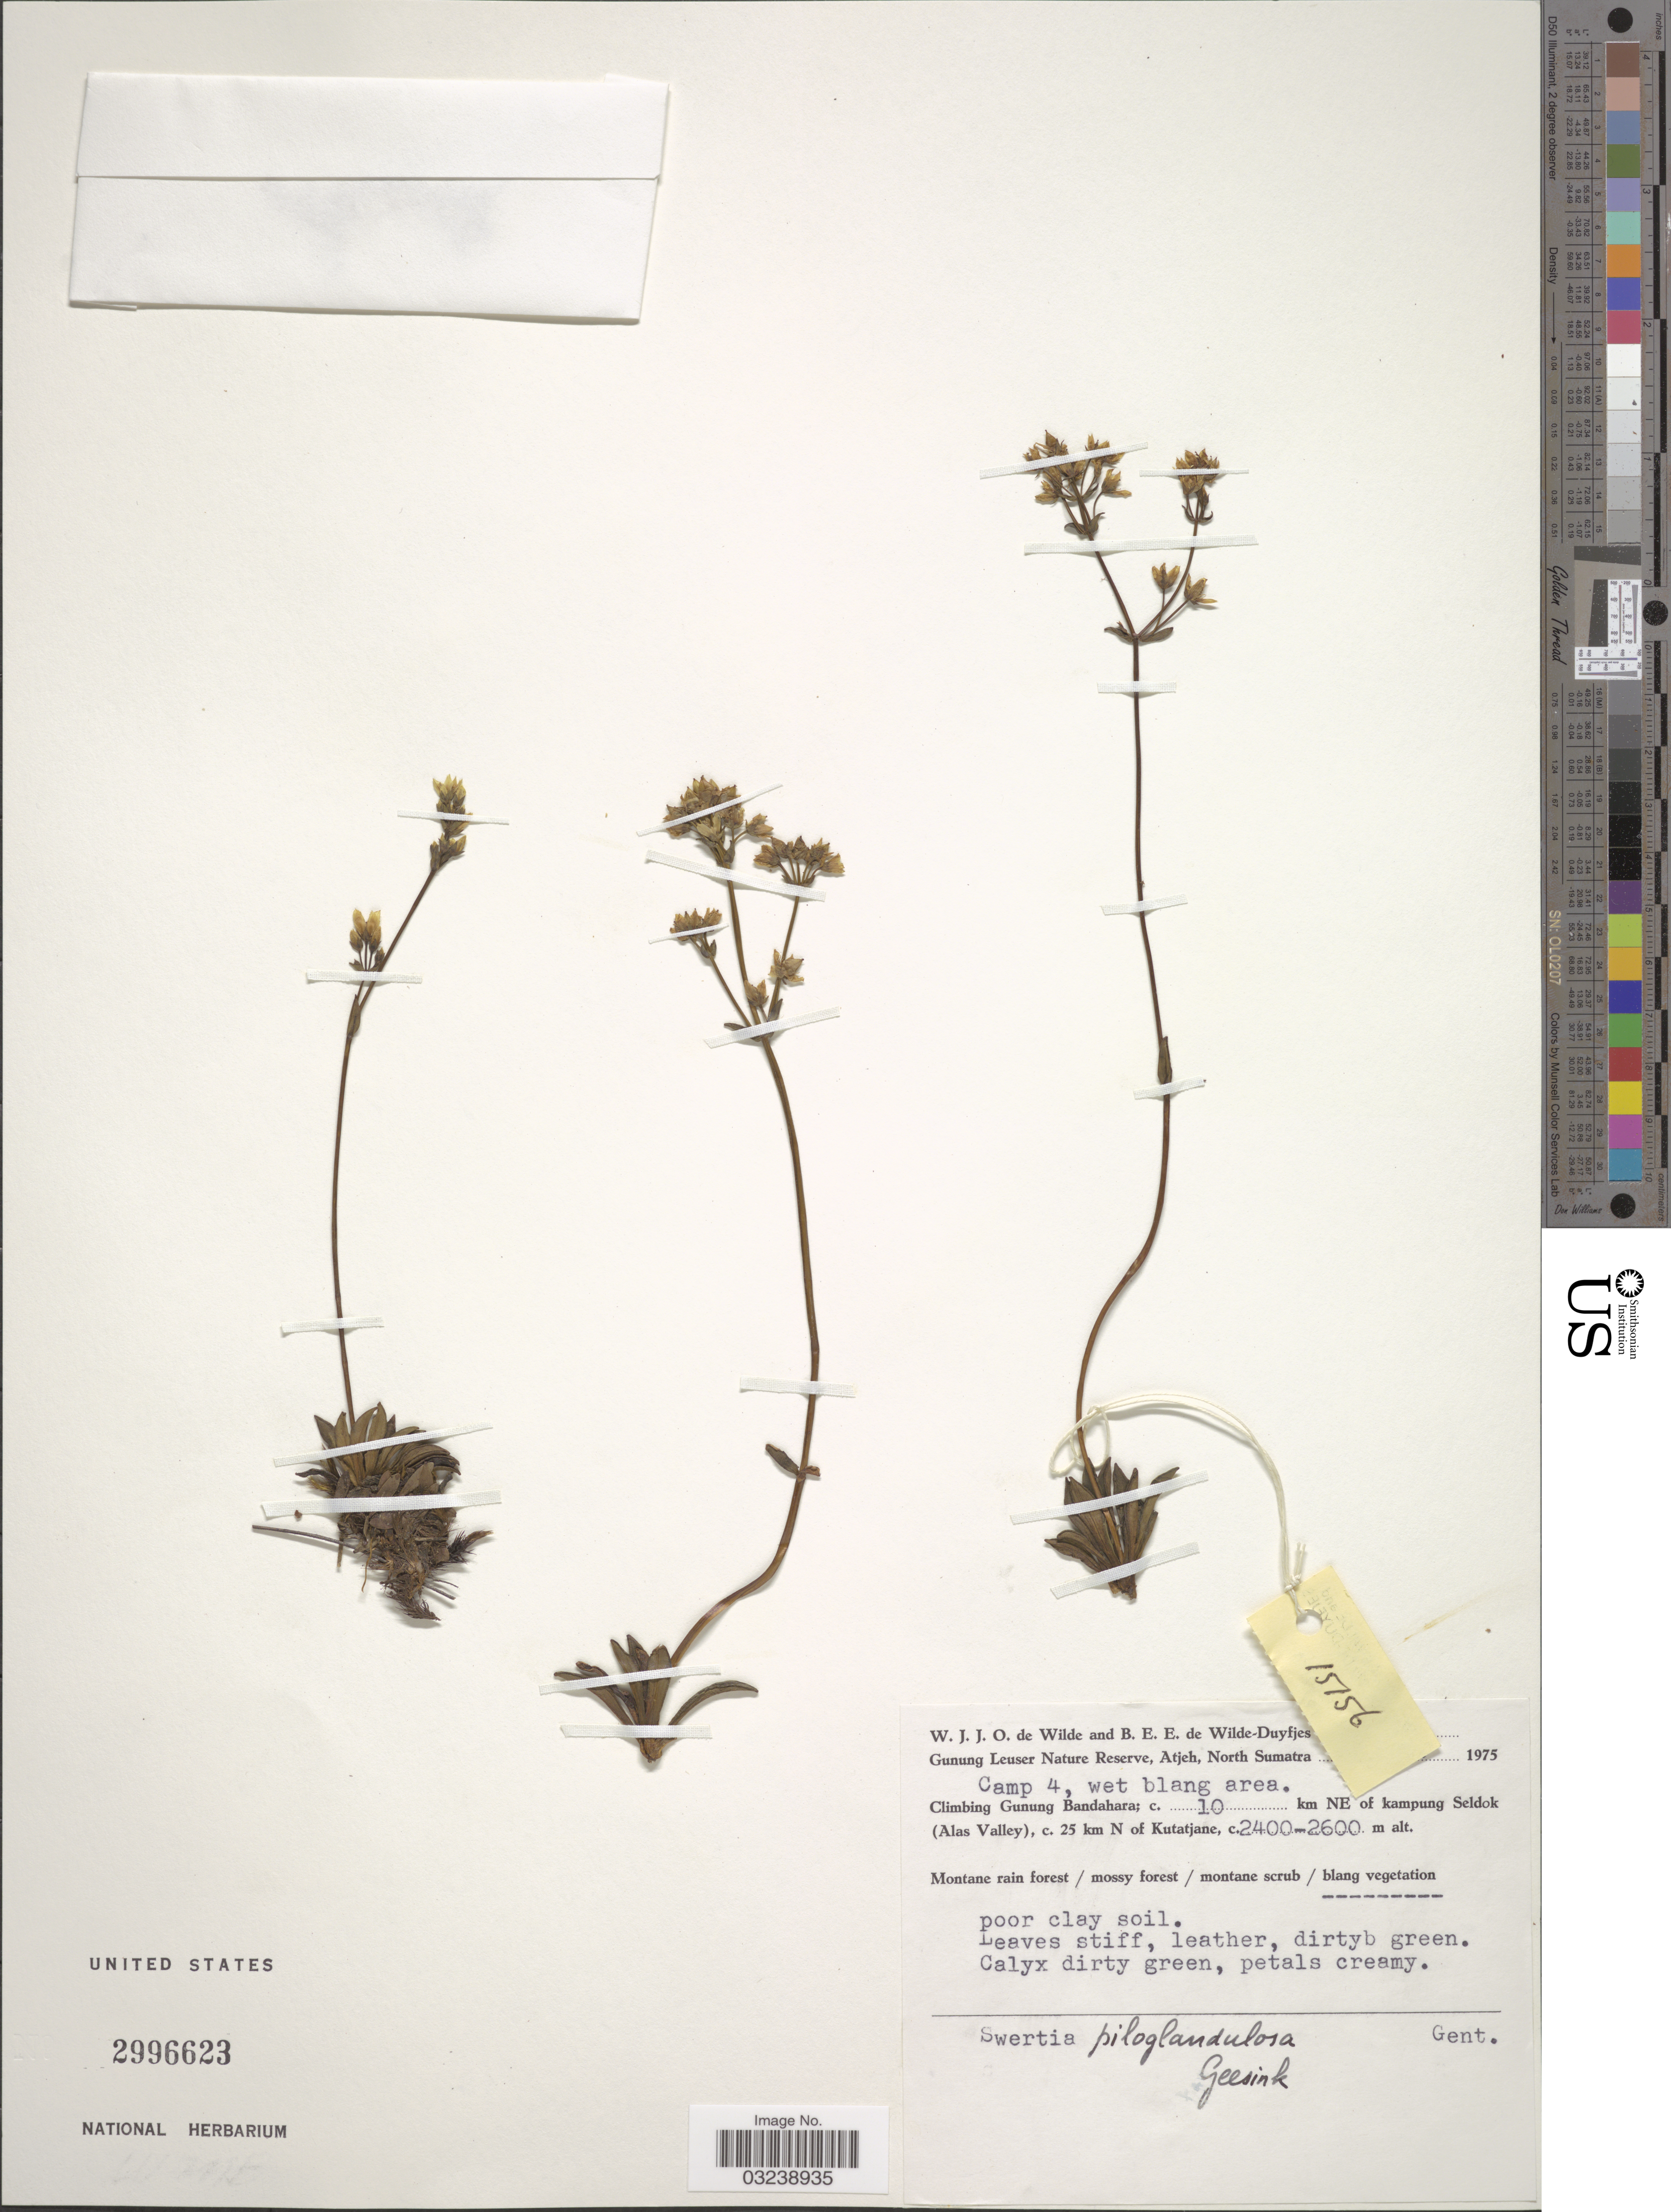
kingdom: Plantae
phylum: Tracheophyta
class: Magnoliopsida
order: Gentianales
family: Gentianaceae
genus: Swertia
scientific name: Swertia piloglandulosa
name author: R. Geesink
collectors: W. J. de Wilde & B. E. de Wilde-Duyfjes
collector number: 15156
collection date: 1975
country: Indonesia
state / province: Sumatra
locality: Gunung Leuser Nature Reserve, Atjeh, North Sumatra. Camp 4, wet blang area. Climbing Gunung Bandahara; c. 10 km NE of kampung Seldok (Alas Valley), c. 25 km N of Kutatjane.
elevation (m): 2400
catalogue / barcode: US 2996623